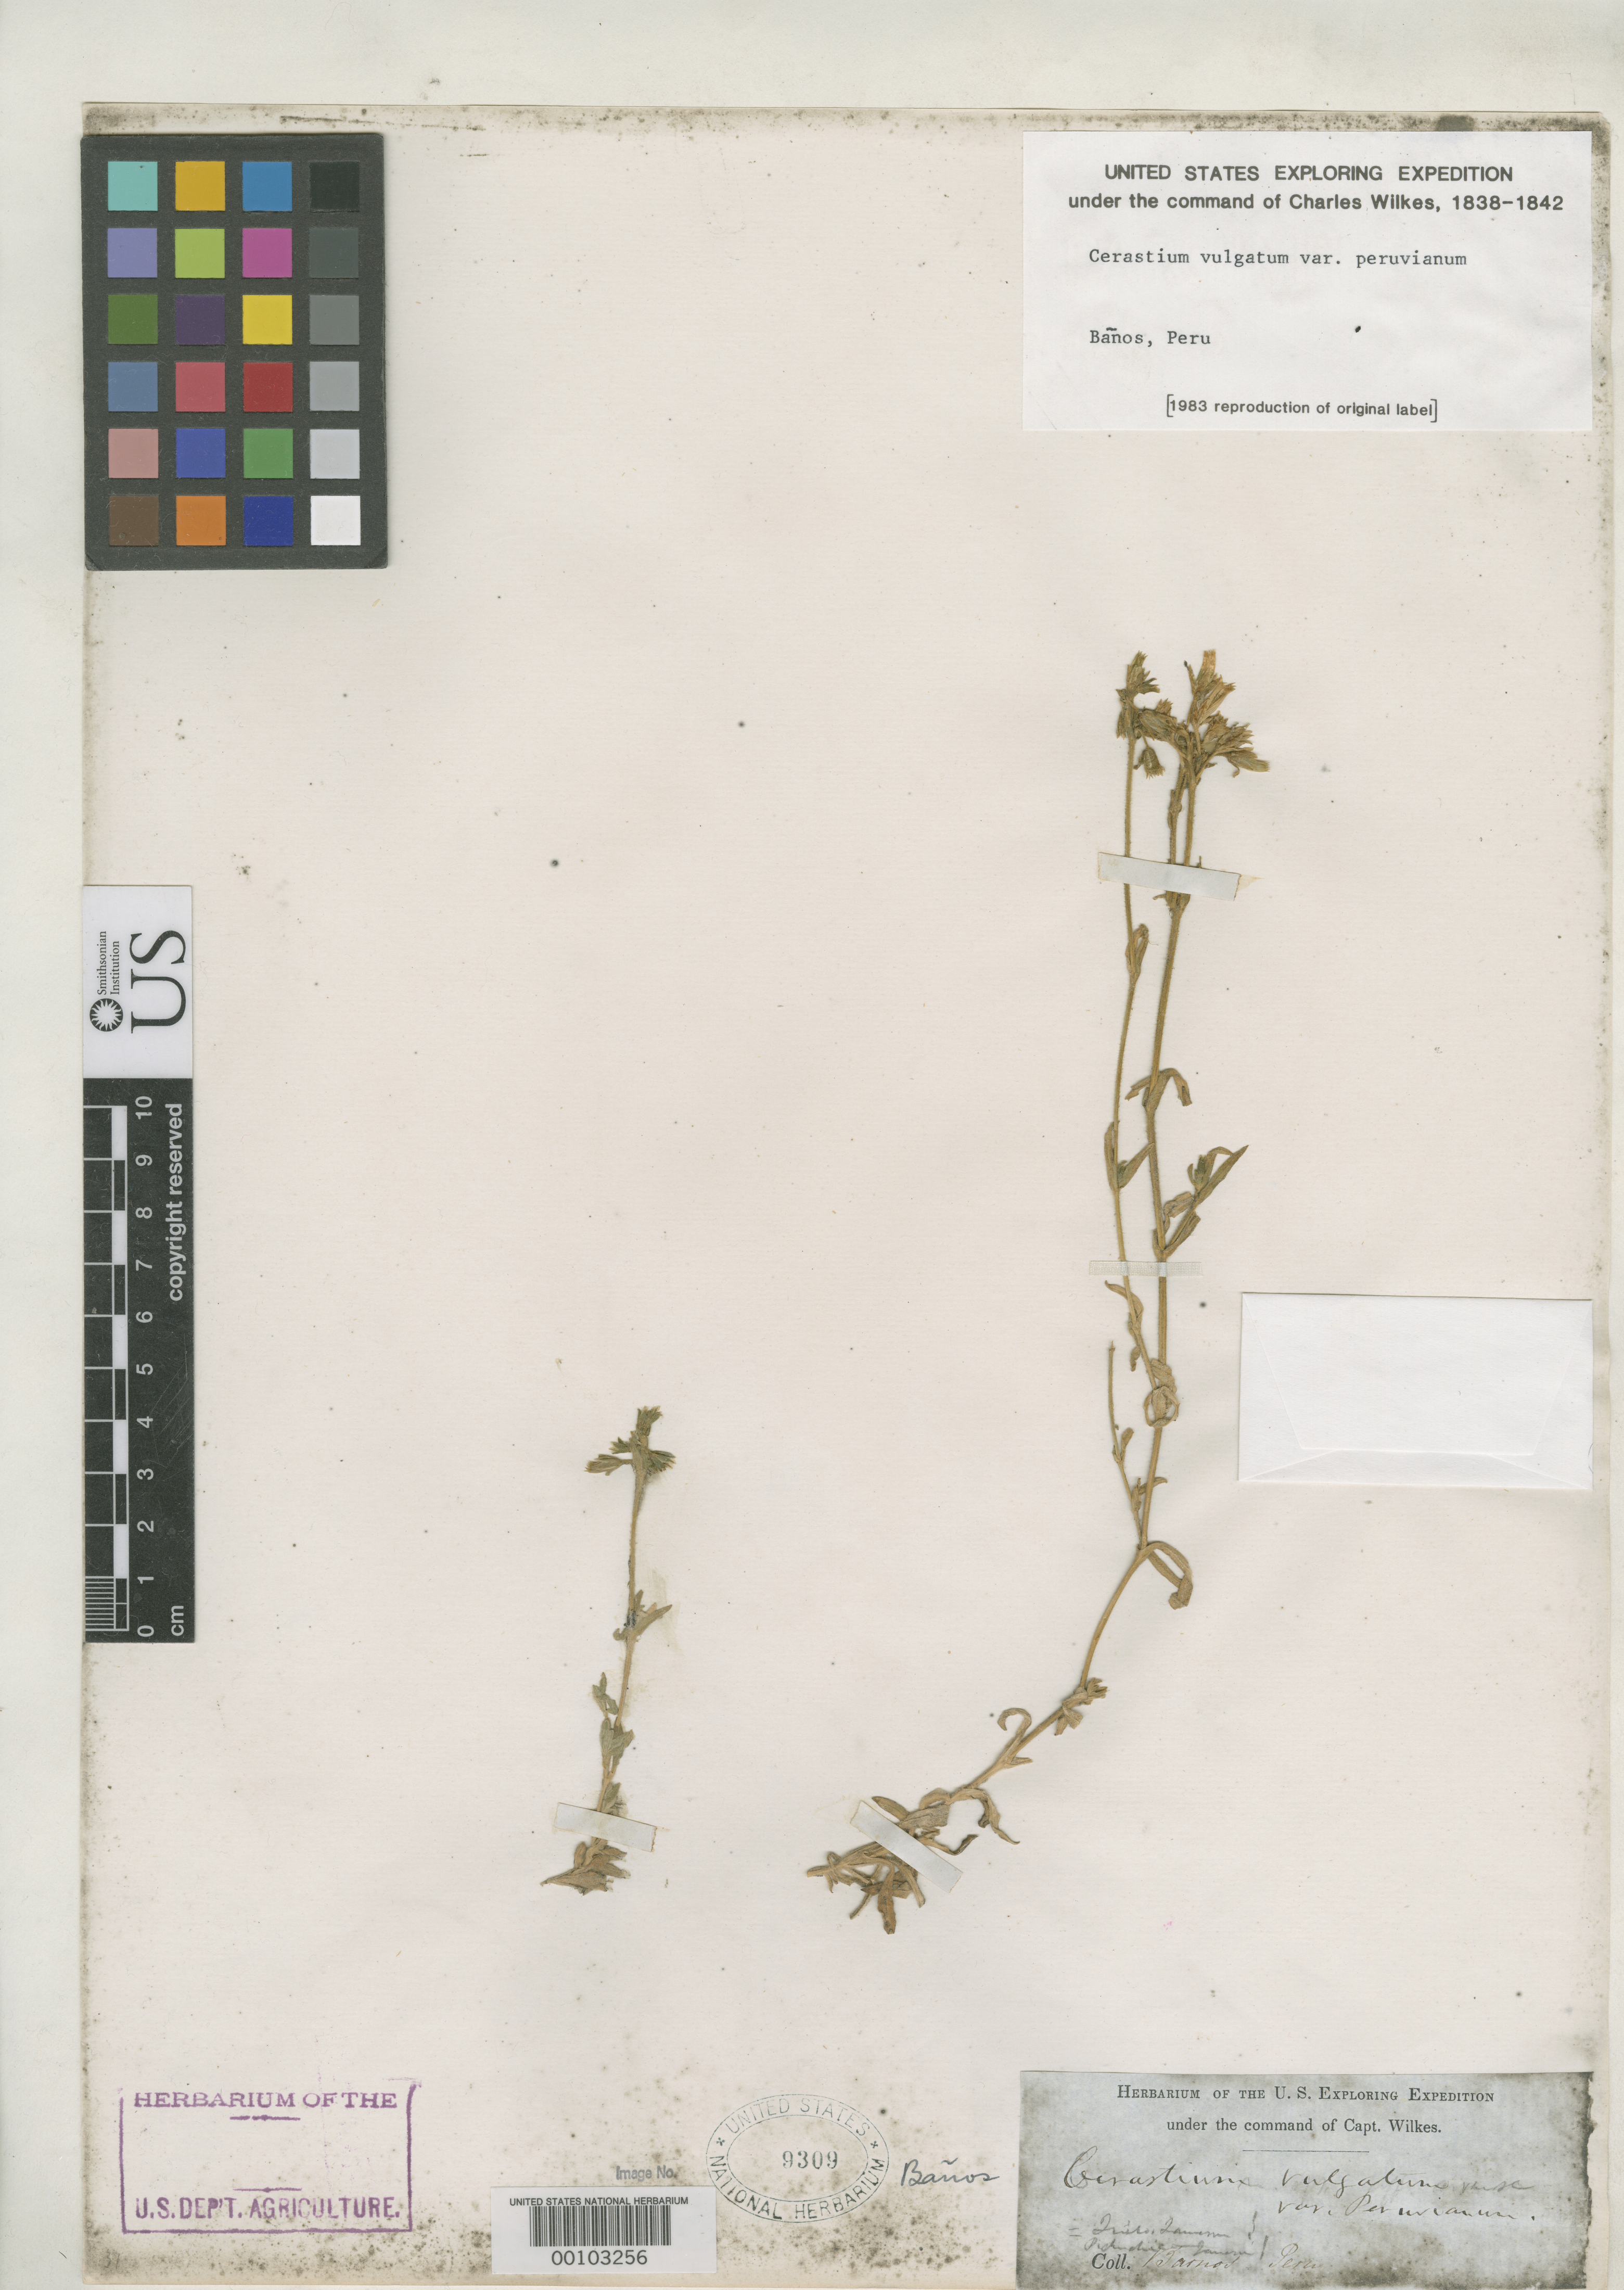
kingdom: Plantae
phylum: Tracheophyta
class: Magnoliopsida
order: Caryophyllales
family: Caryophyllaceae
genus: Cerastium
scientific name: Cerastium vulgatum var. peruvianum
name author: A. Gray in Wilkes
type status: Syntype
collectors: Wilkes Explor. Exped.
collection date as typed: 1838 to -- --- 1842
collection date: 1838/1842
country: Peru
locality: Baños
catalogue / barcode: US 9309